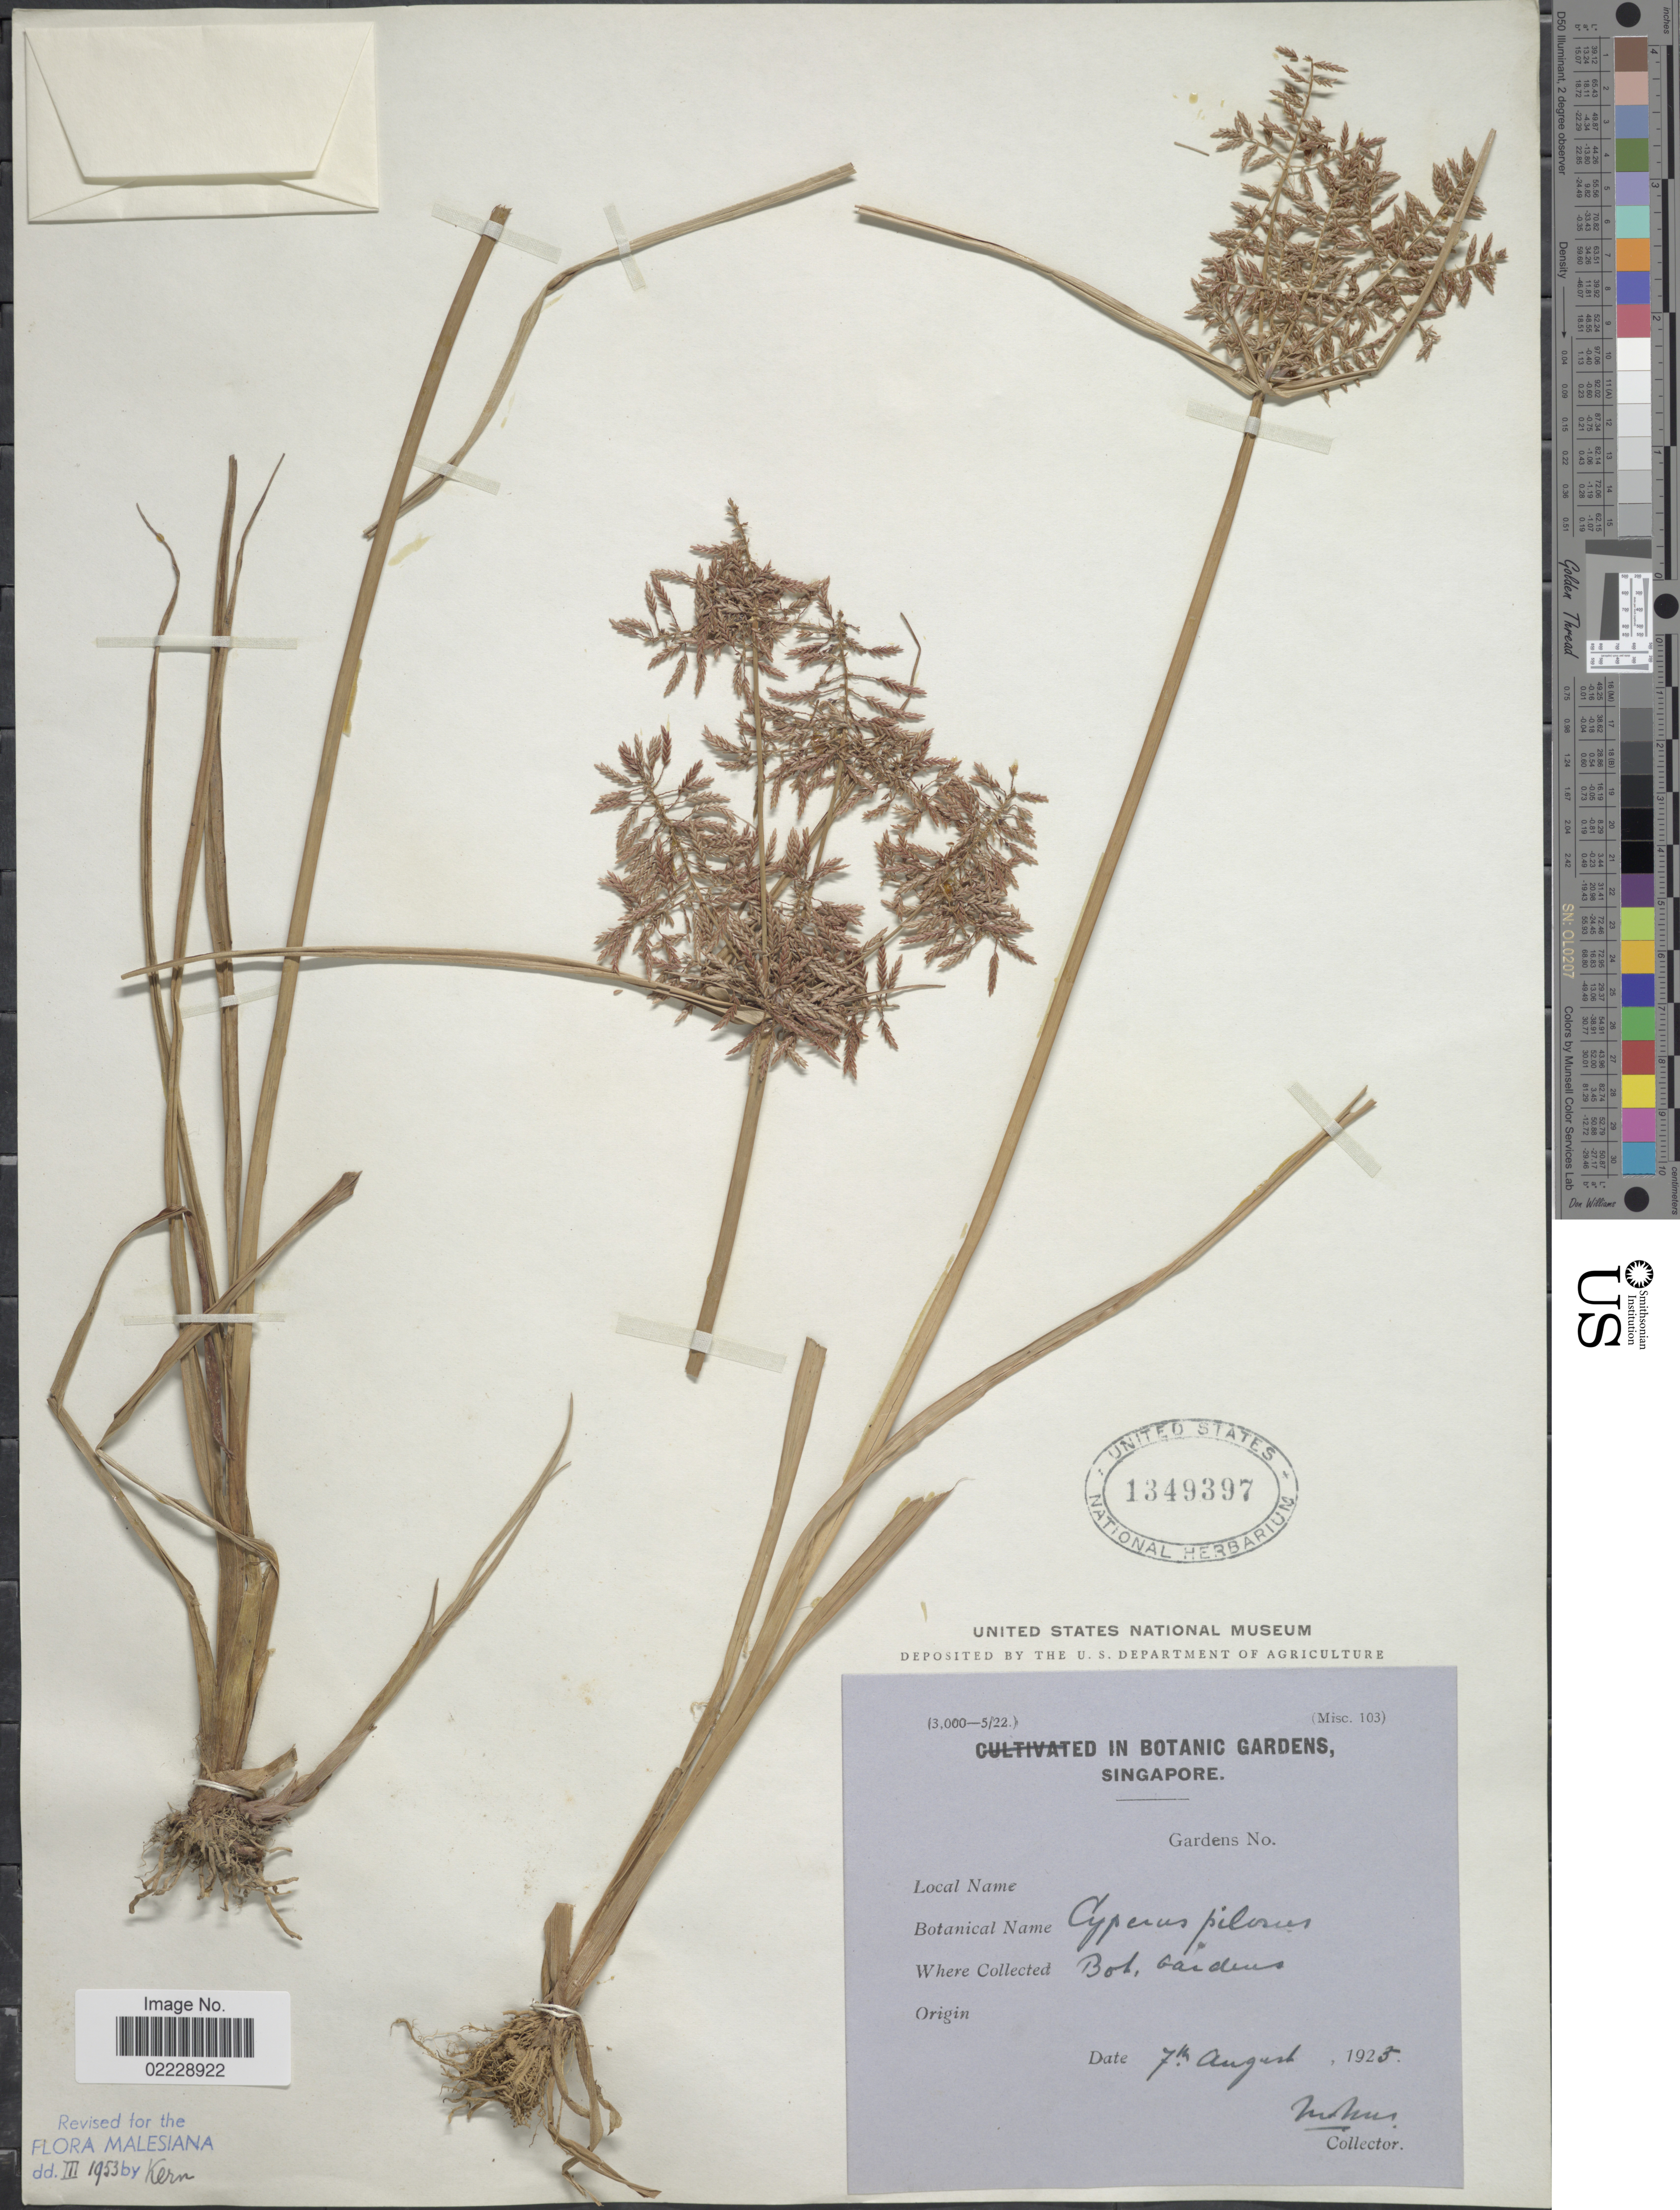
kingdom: Plantae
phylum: Tracheophyta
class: Liliopsida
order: Poales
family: Cyperaceae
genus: Cyperus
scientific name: Cyperus pilosus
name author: Vahl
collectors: M. Nur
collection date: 1925-08-07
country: Singapore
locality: Singapore Bot. Gardens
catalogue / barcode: US 1349397